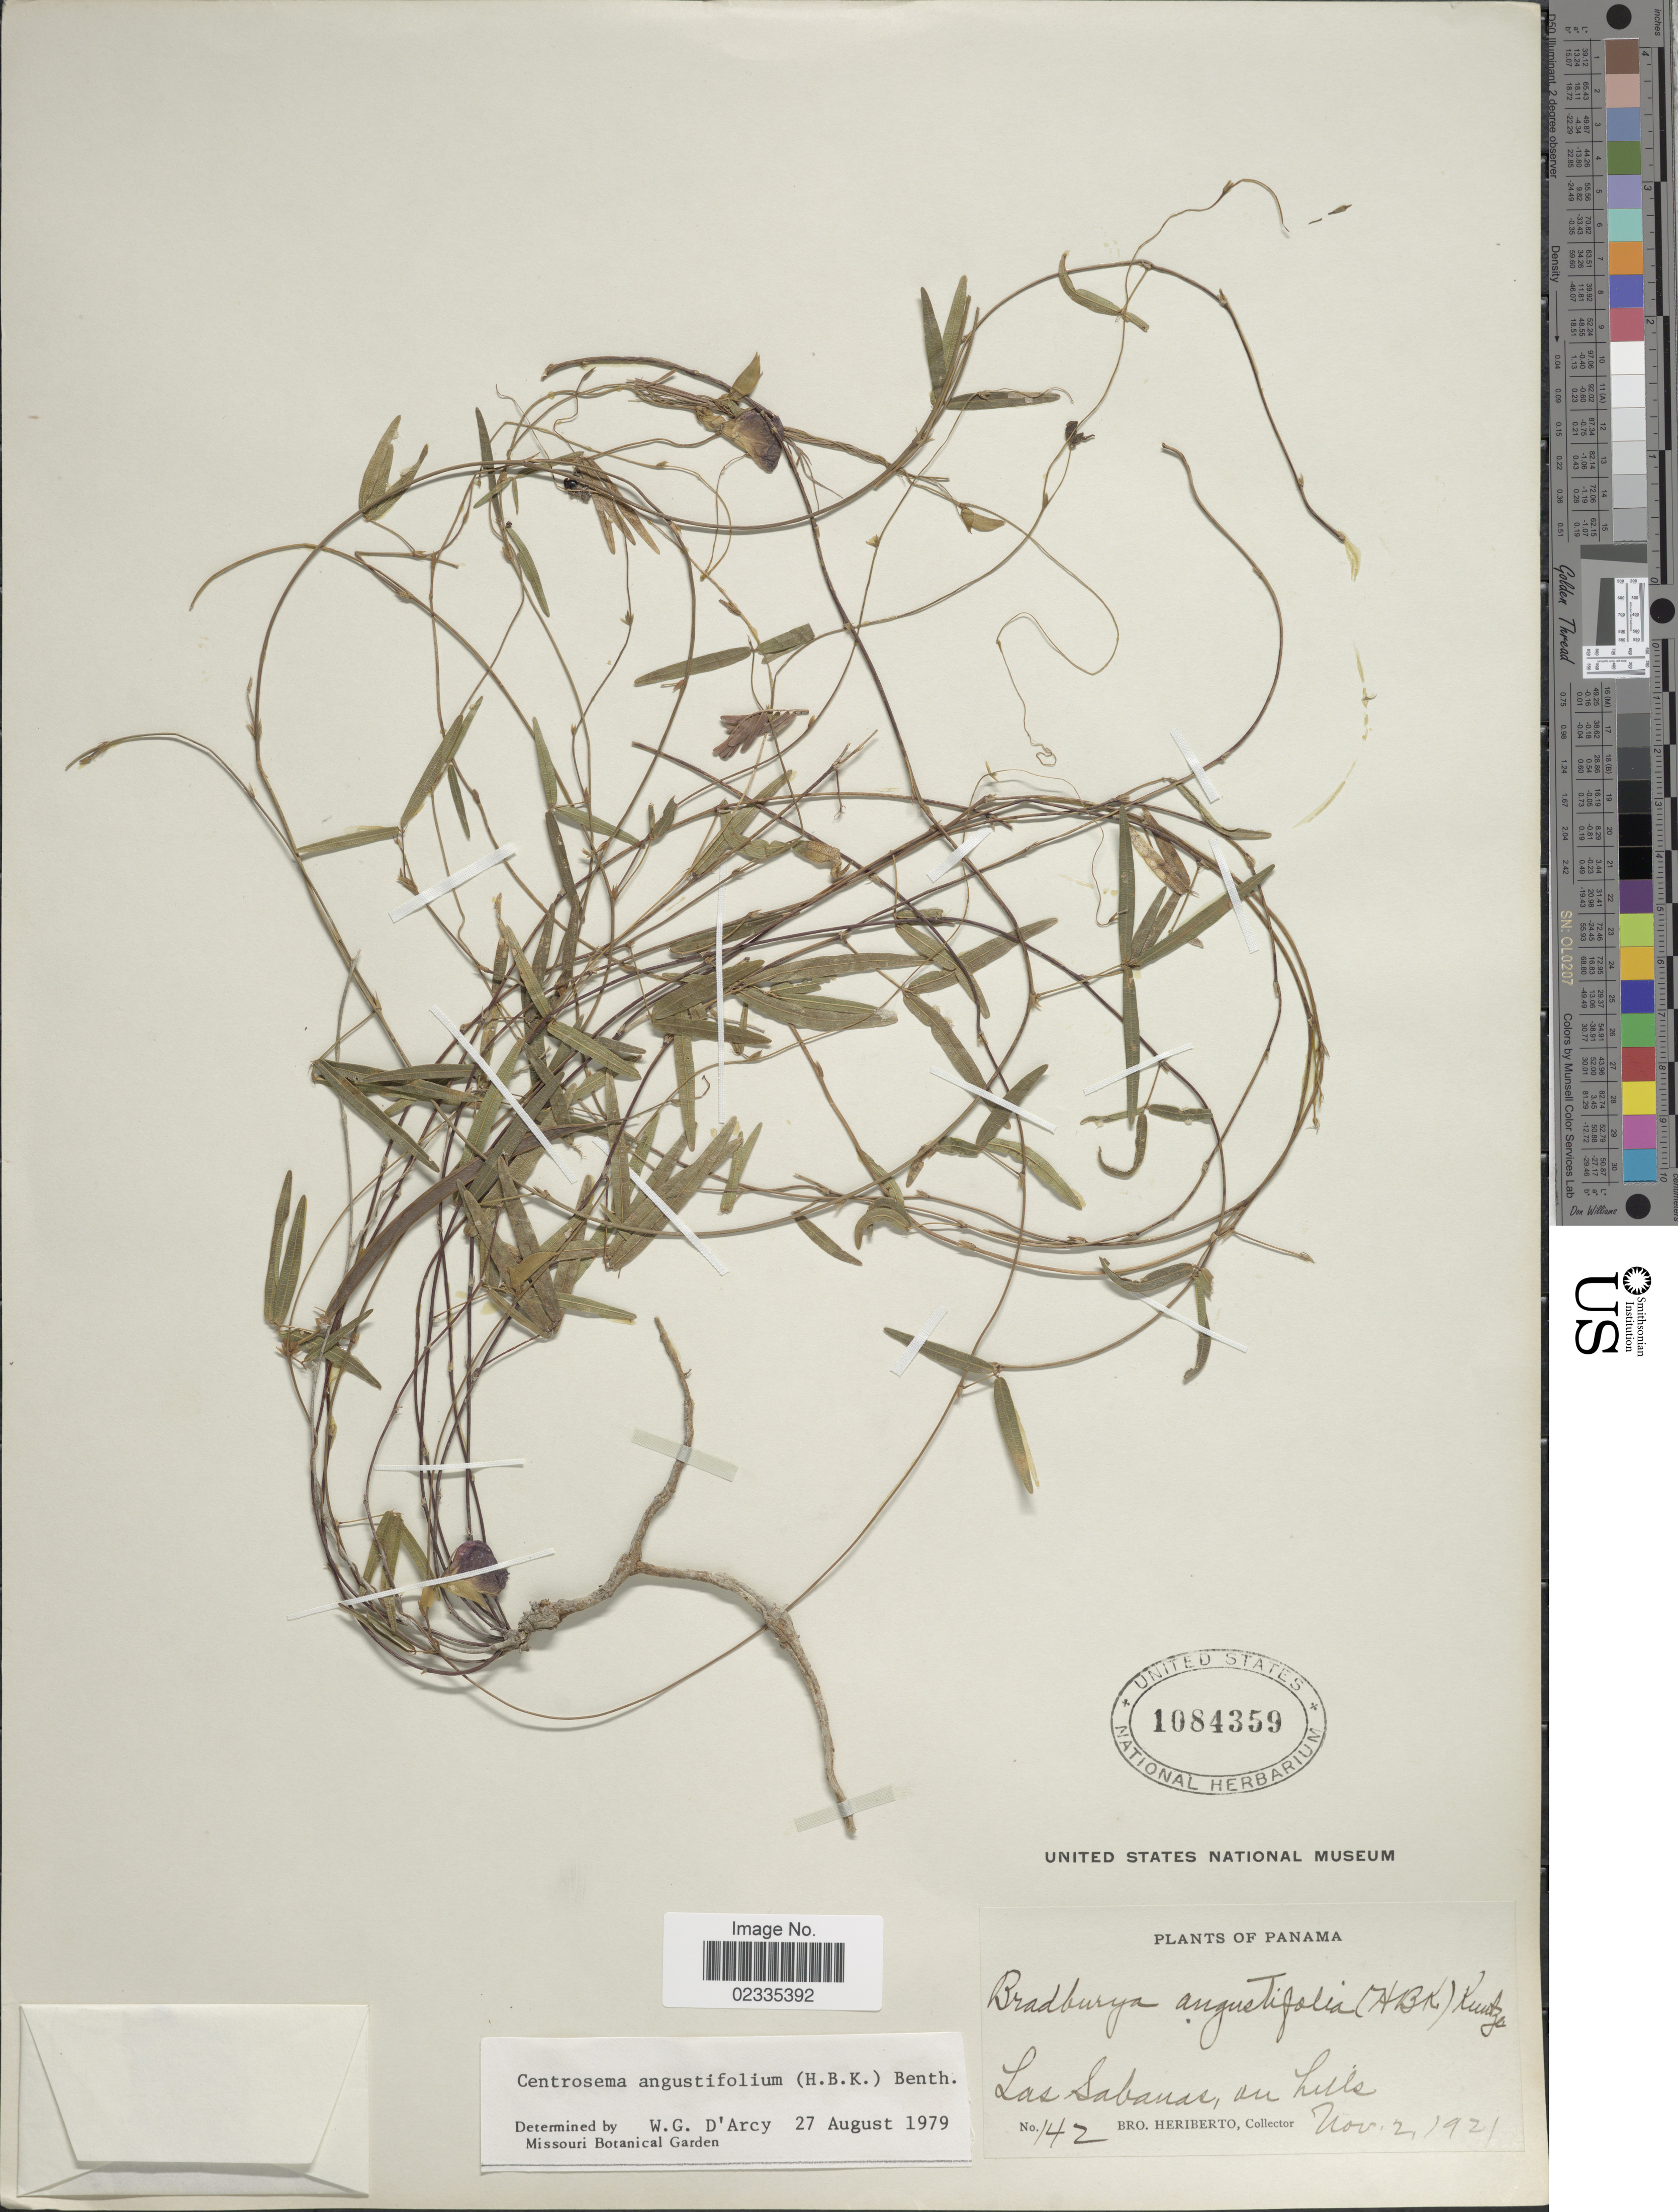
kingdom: Plantae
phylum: Tracheophyta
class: Magnoliopsida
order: Fabales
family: Fabaceae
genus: Centrosema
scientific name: Centrosema angustifolium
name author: (Kunth) Benth.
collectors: B. Heriberto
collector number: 142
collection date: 1921-11-02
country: Panama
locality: Las Sabanas, on hills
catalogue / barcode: US 1084359